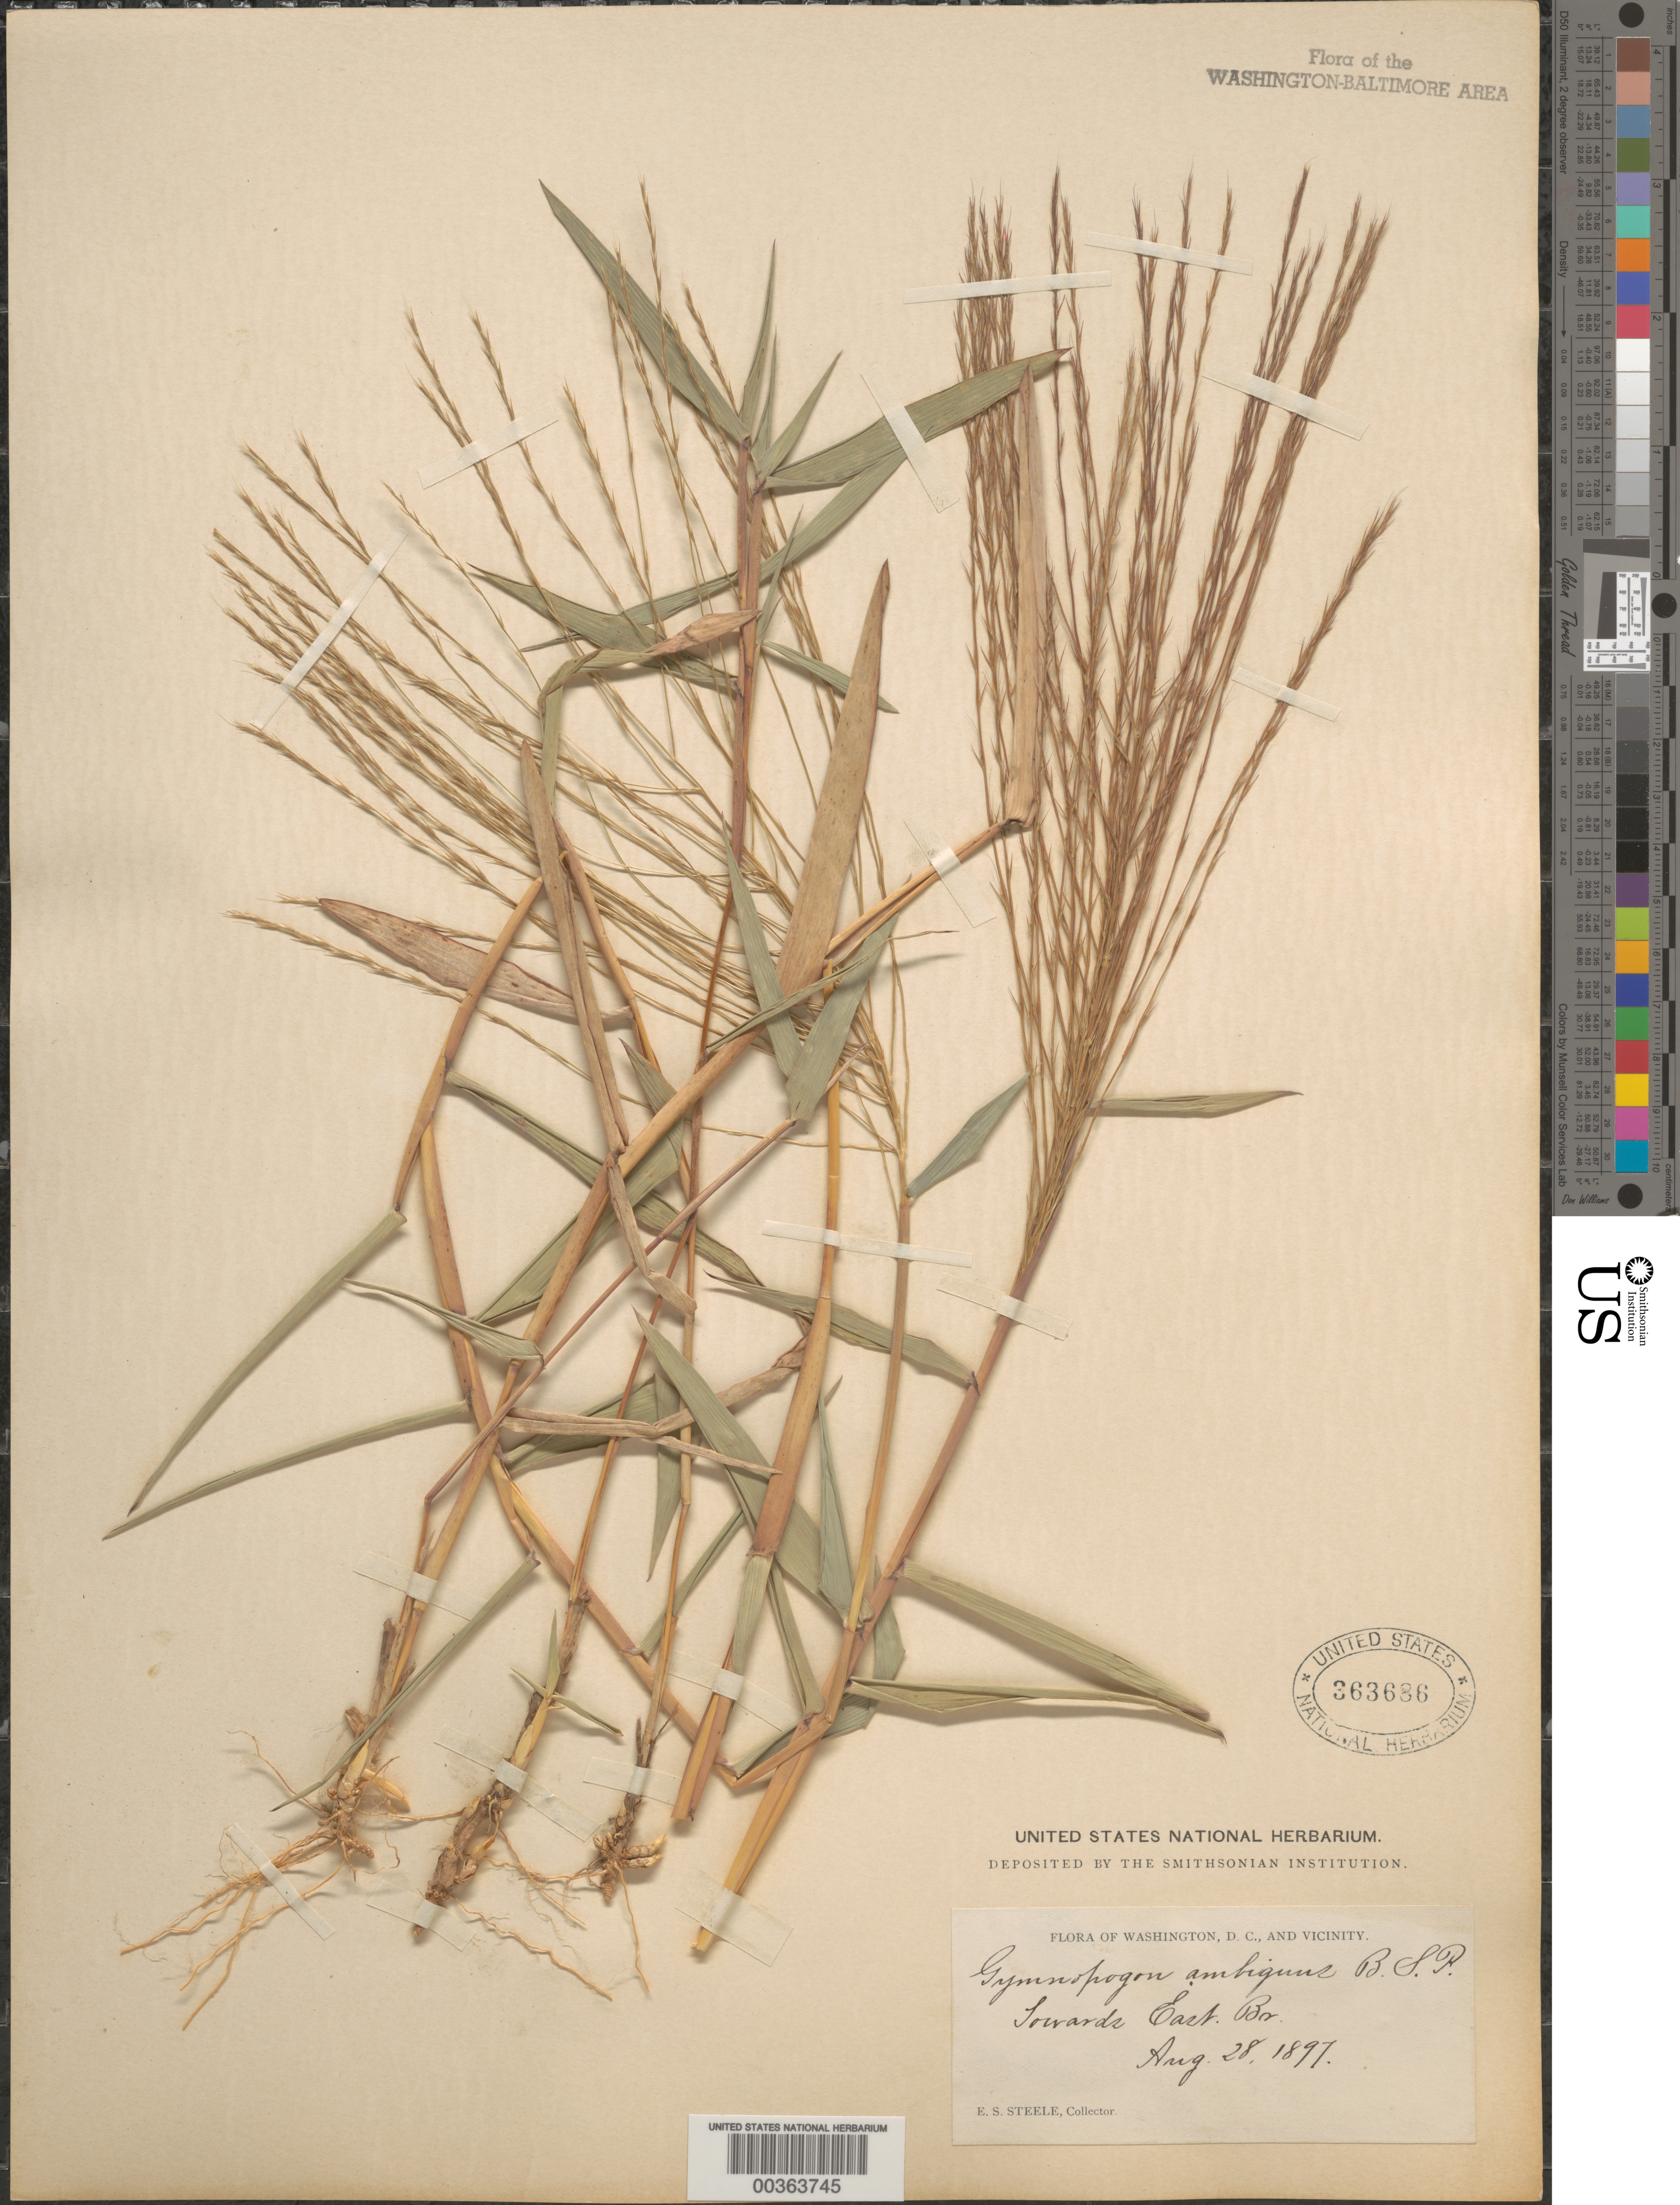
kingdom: Plantae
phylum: Tracheophyta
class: Liliopsida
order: Poales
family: Poaceae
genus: Gymnopogon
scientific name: Gymnopogon ambiguus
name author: (Michx.) Britton, Stearns & Poggenb.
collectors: E. Steele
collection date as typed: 28 Aug 1897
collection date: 1897-08-28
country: United States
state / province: District of Columbia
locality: Eastern Branch vicinity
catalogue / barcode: US 363686